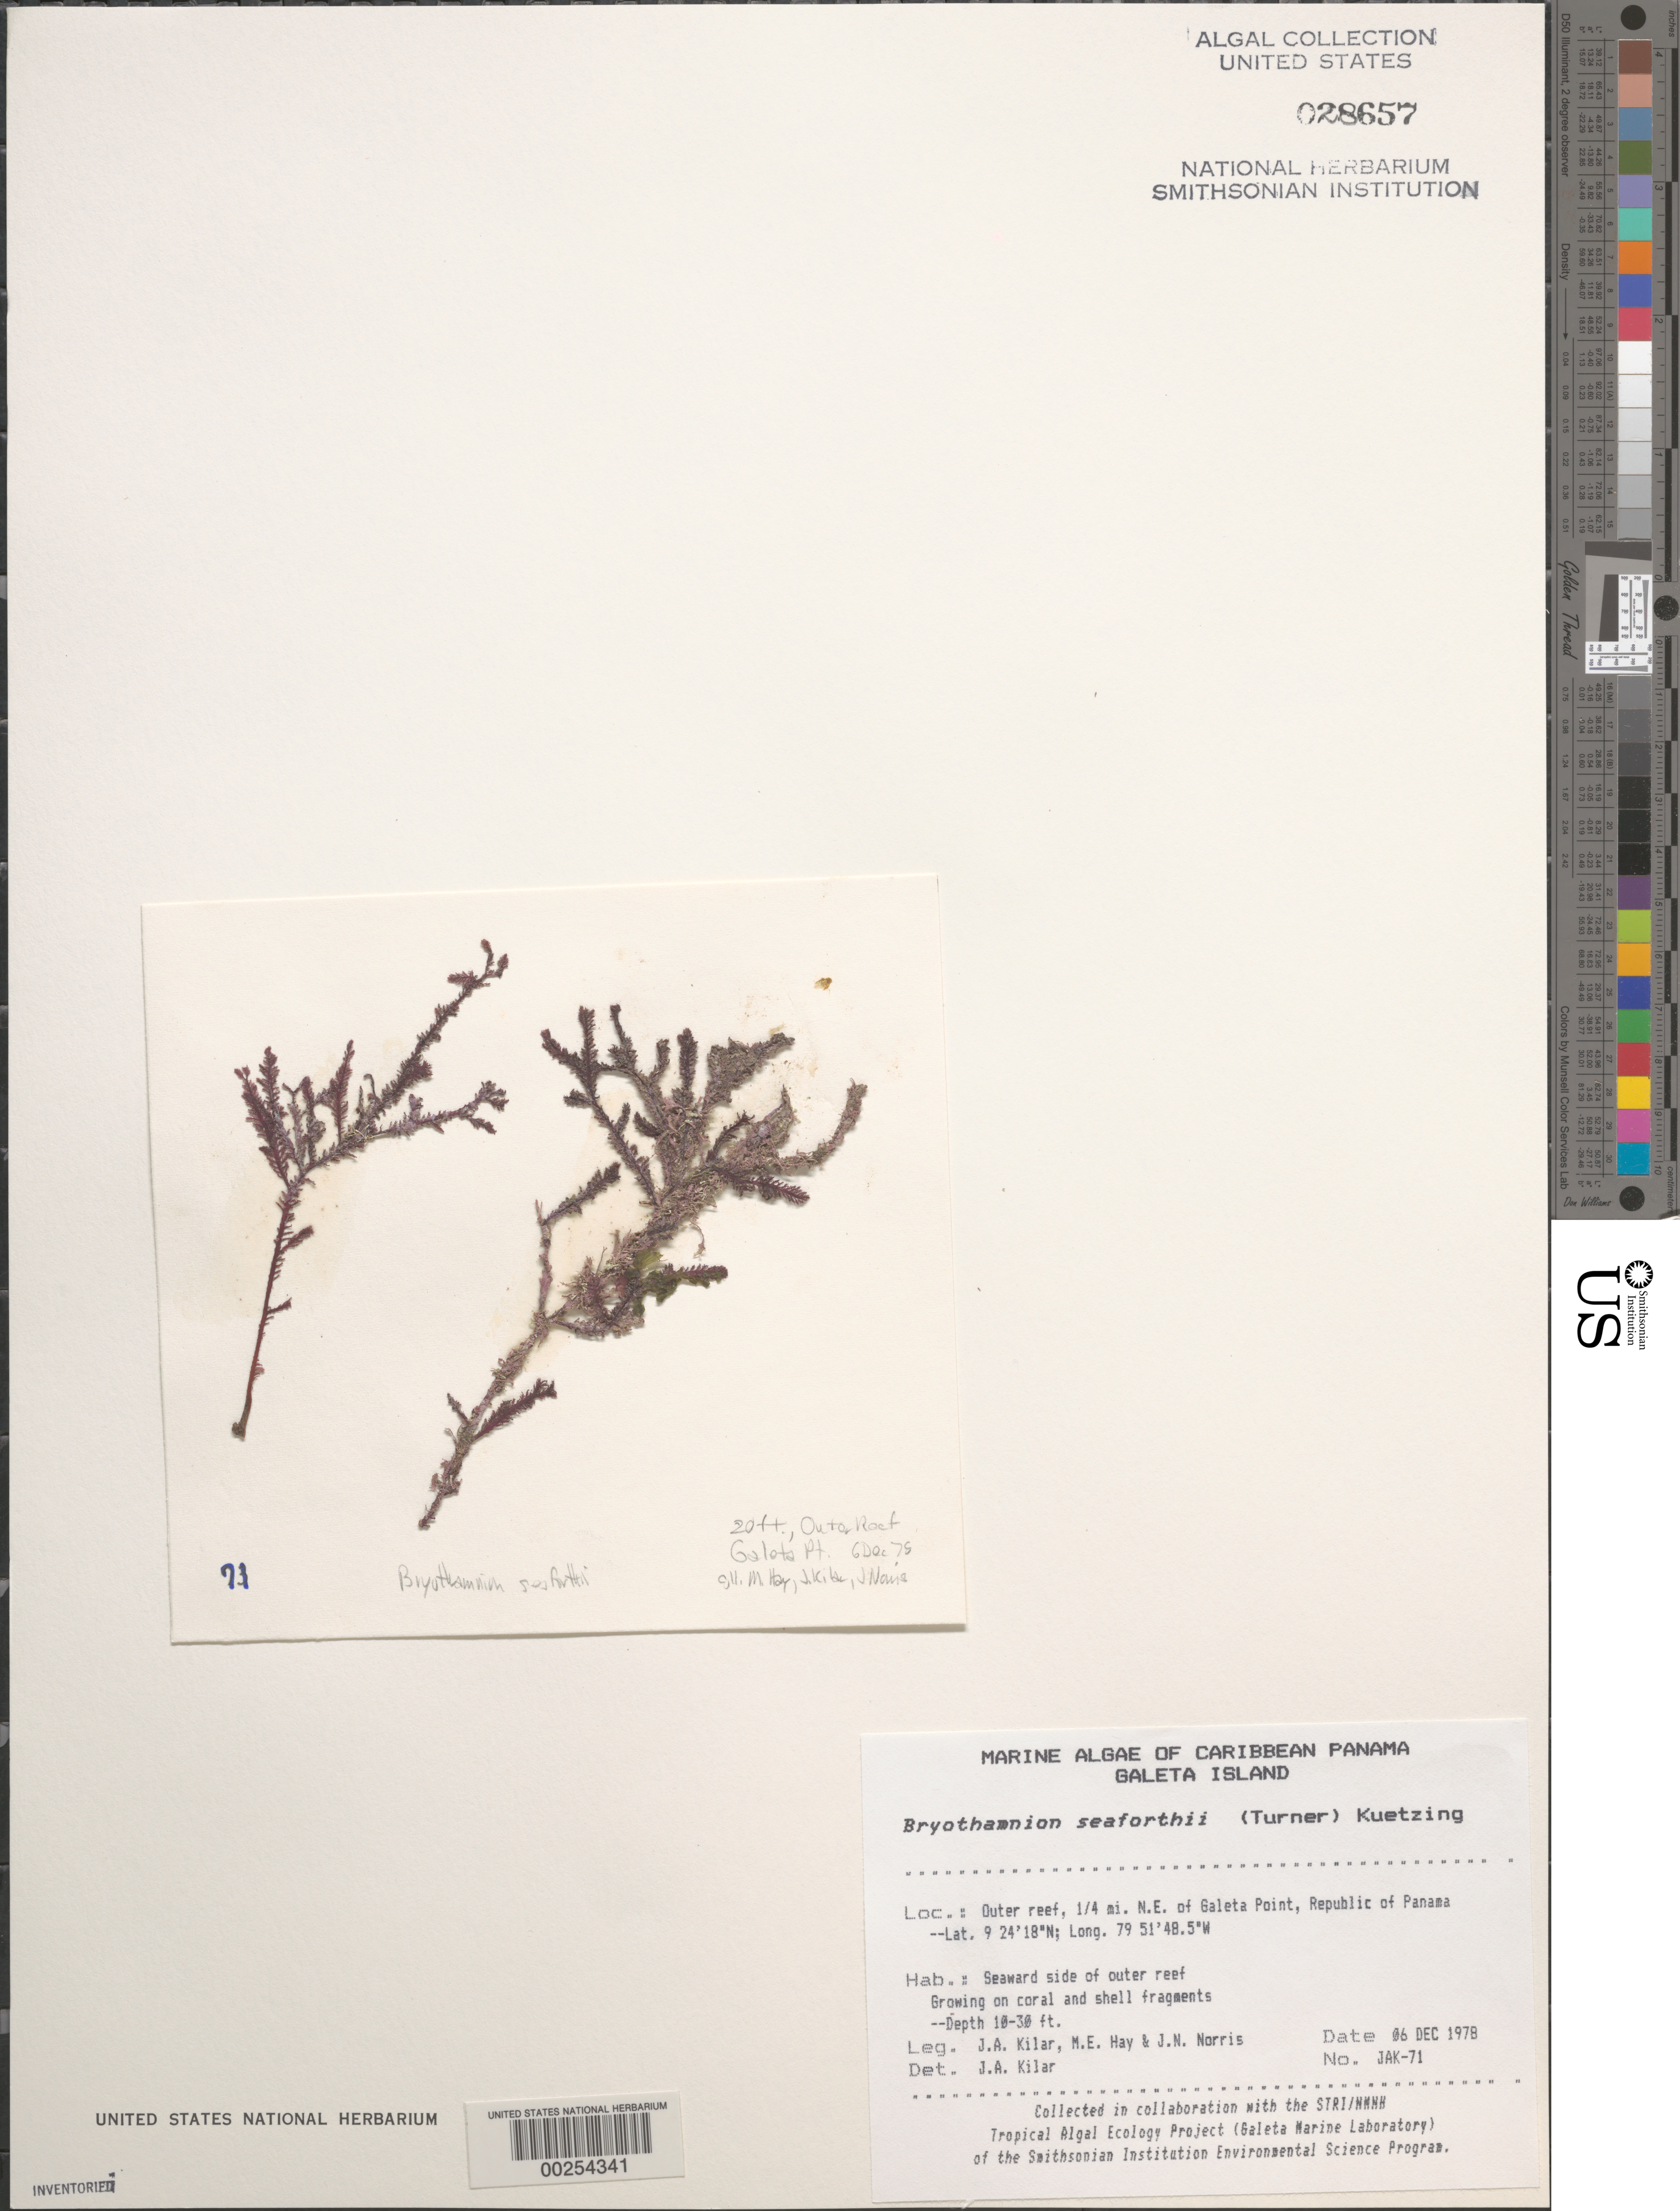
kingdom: Plantae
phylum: Rhodophyta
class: Florideophyceae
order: Ceramiales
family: Rhodomelaceae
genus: Bryothamnion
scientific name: Bryothamnion seaforthii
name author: (Turner) Kütz.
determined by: Kilar, J. A.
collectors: J. A. Kilar, M. E. Hay & J. N. Norris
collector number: JAK-71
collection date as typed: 06 Dec 1978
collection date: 1978-12-06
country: Panama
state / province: Colón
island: Galeta Island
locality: Outer reef 1/4th mile northeast of Galeta Point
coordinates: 9 24'18"N, 79 51'48.5"W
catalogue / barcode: US 28657